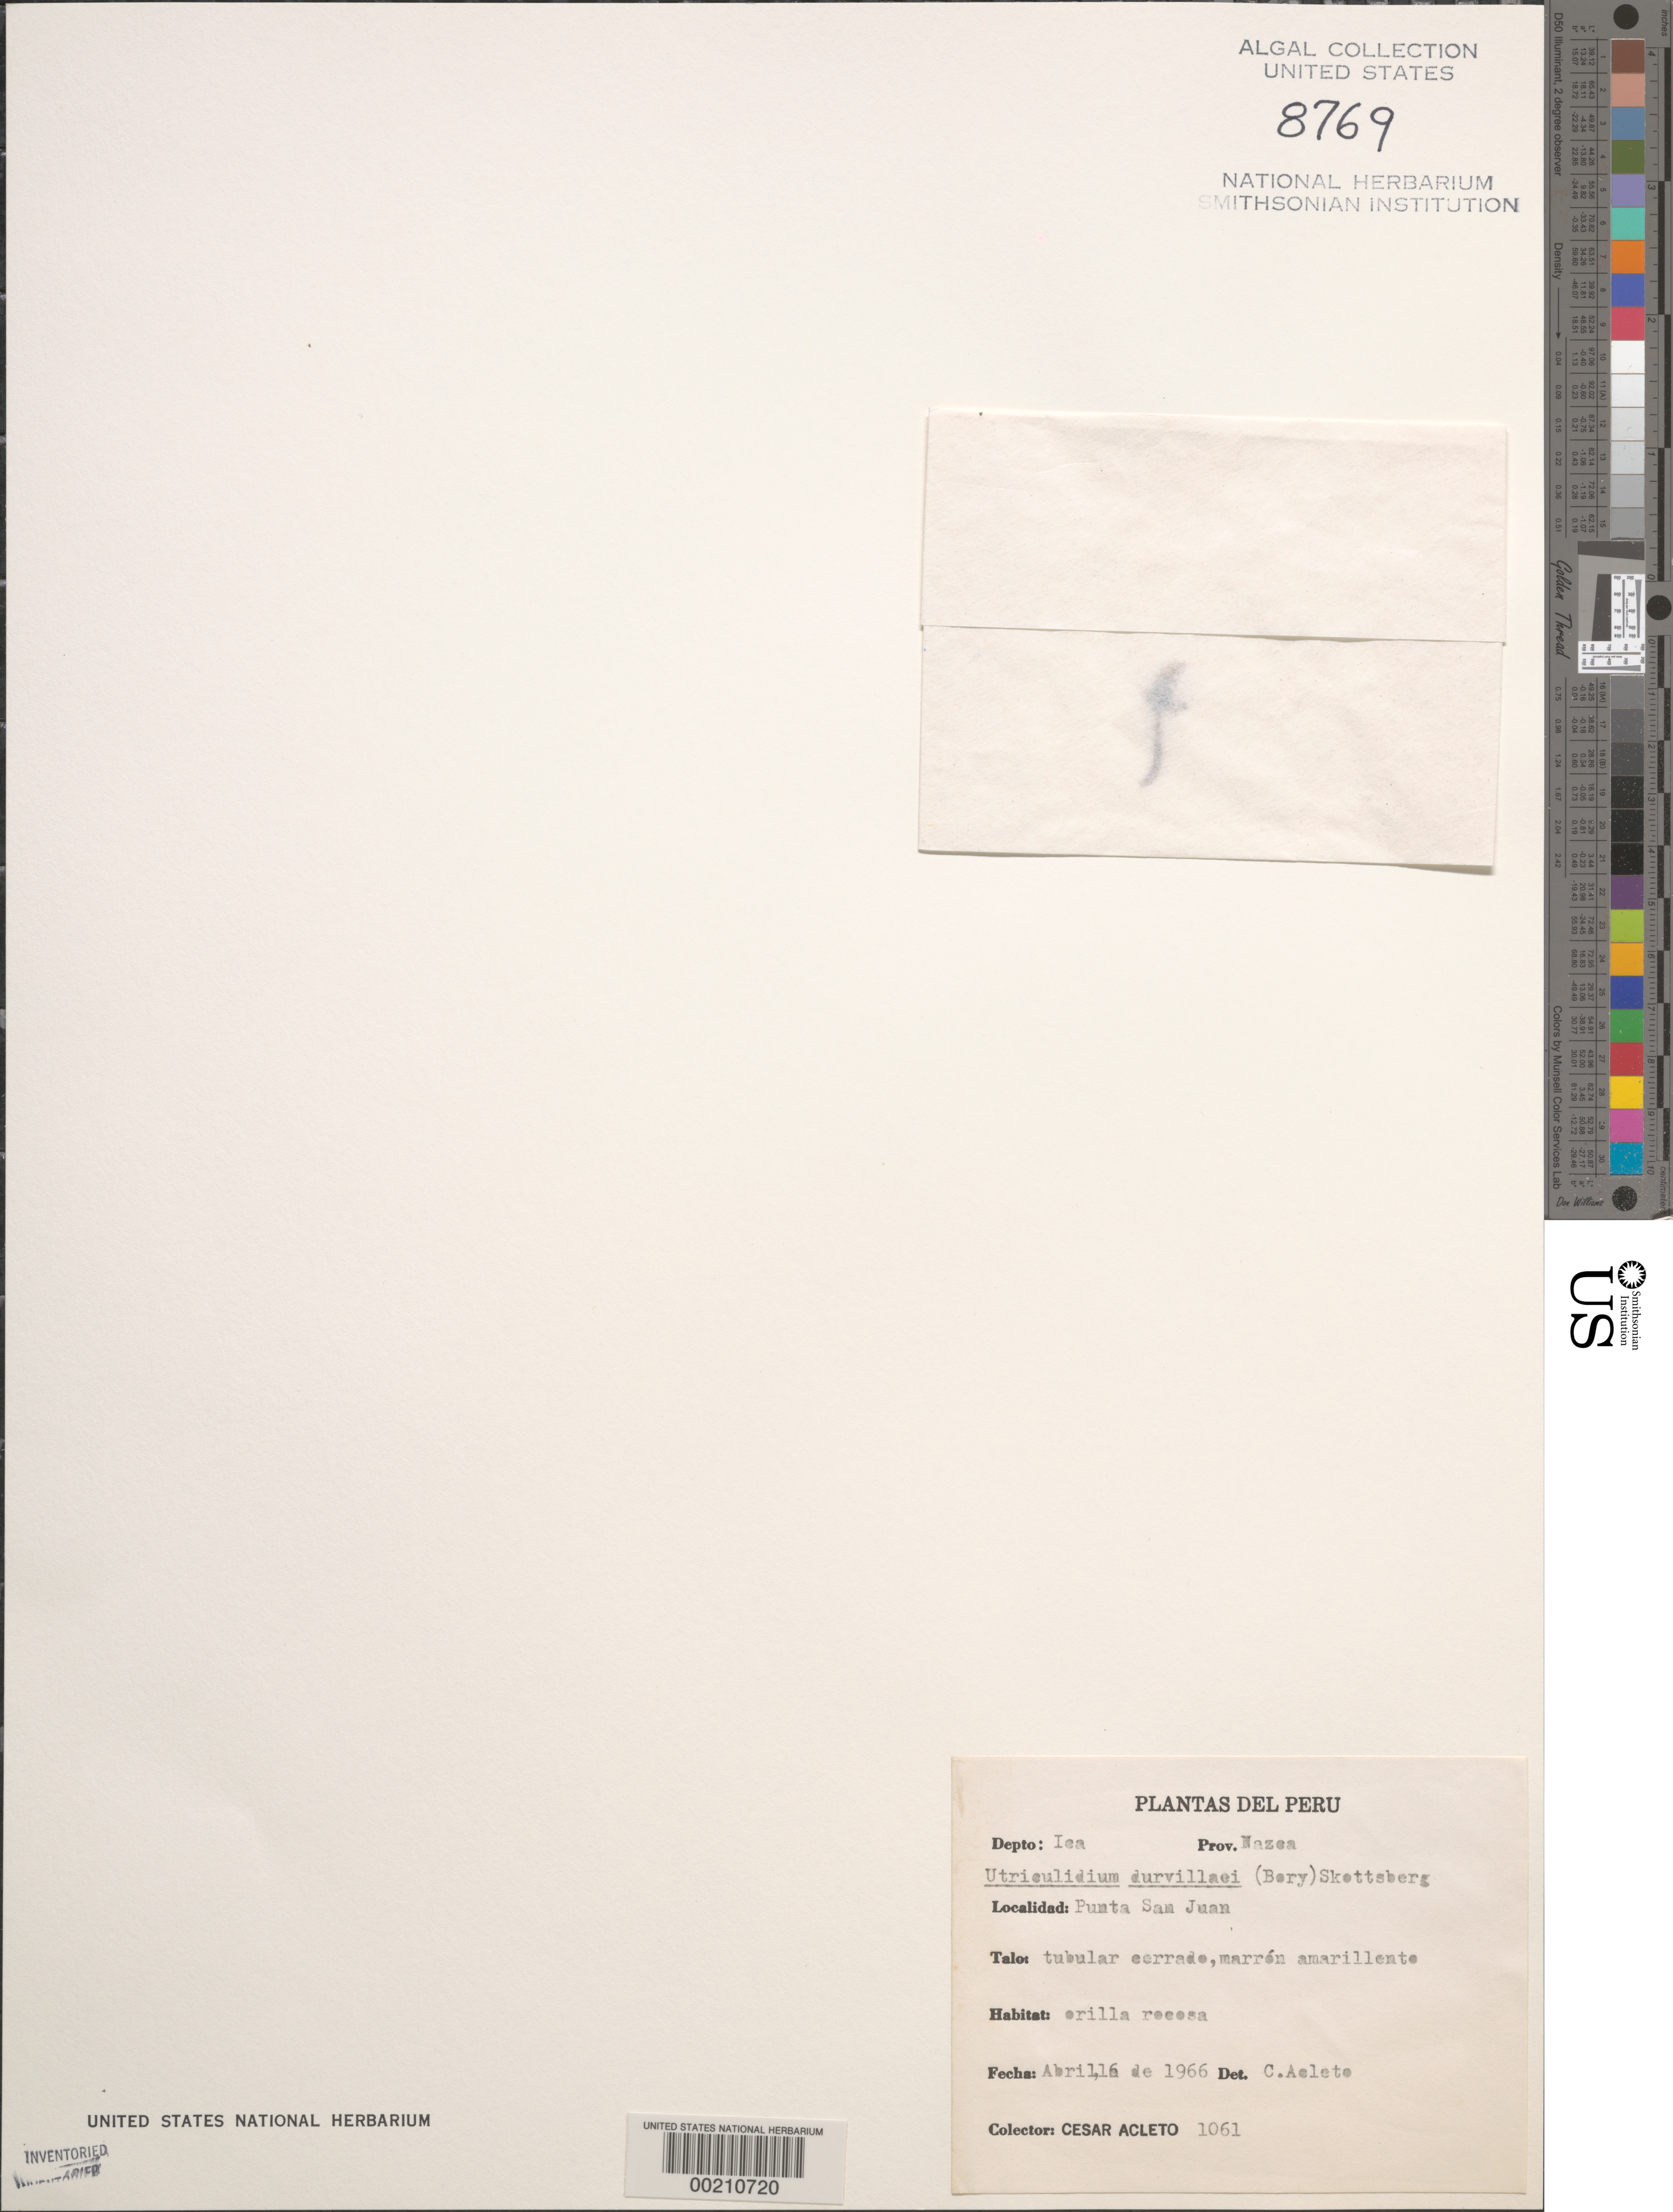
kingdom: Chromista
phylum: Ochrophyta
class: Phaeophyceae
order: Ectocarpales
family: Adenocystaceae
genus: Utriculidium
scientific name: Utriculidium durvillaei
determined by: Acleto O., C.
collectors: C. Acleto O.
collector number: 1061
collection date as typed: Apr 1966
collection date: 1966-04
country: Peru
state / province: Ica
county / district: Nazca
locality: Punta San Juan, Nazca Province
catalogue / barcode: US 8769